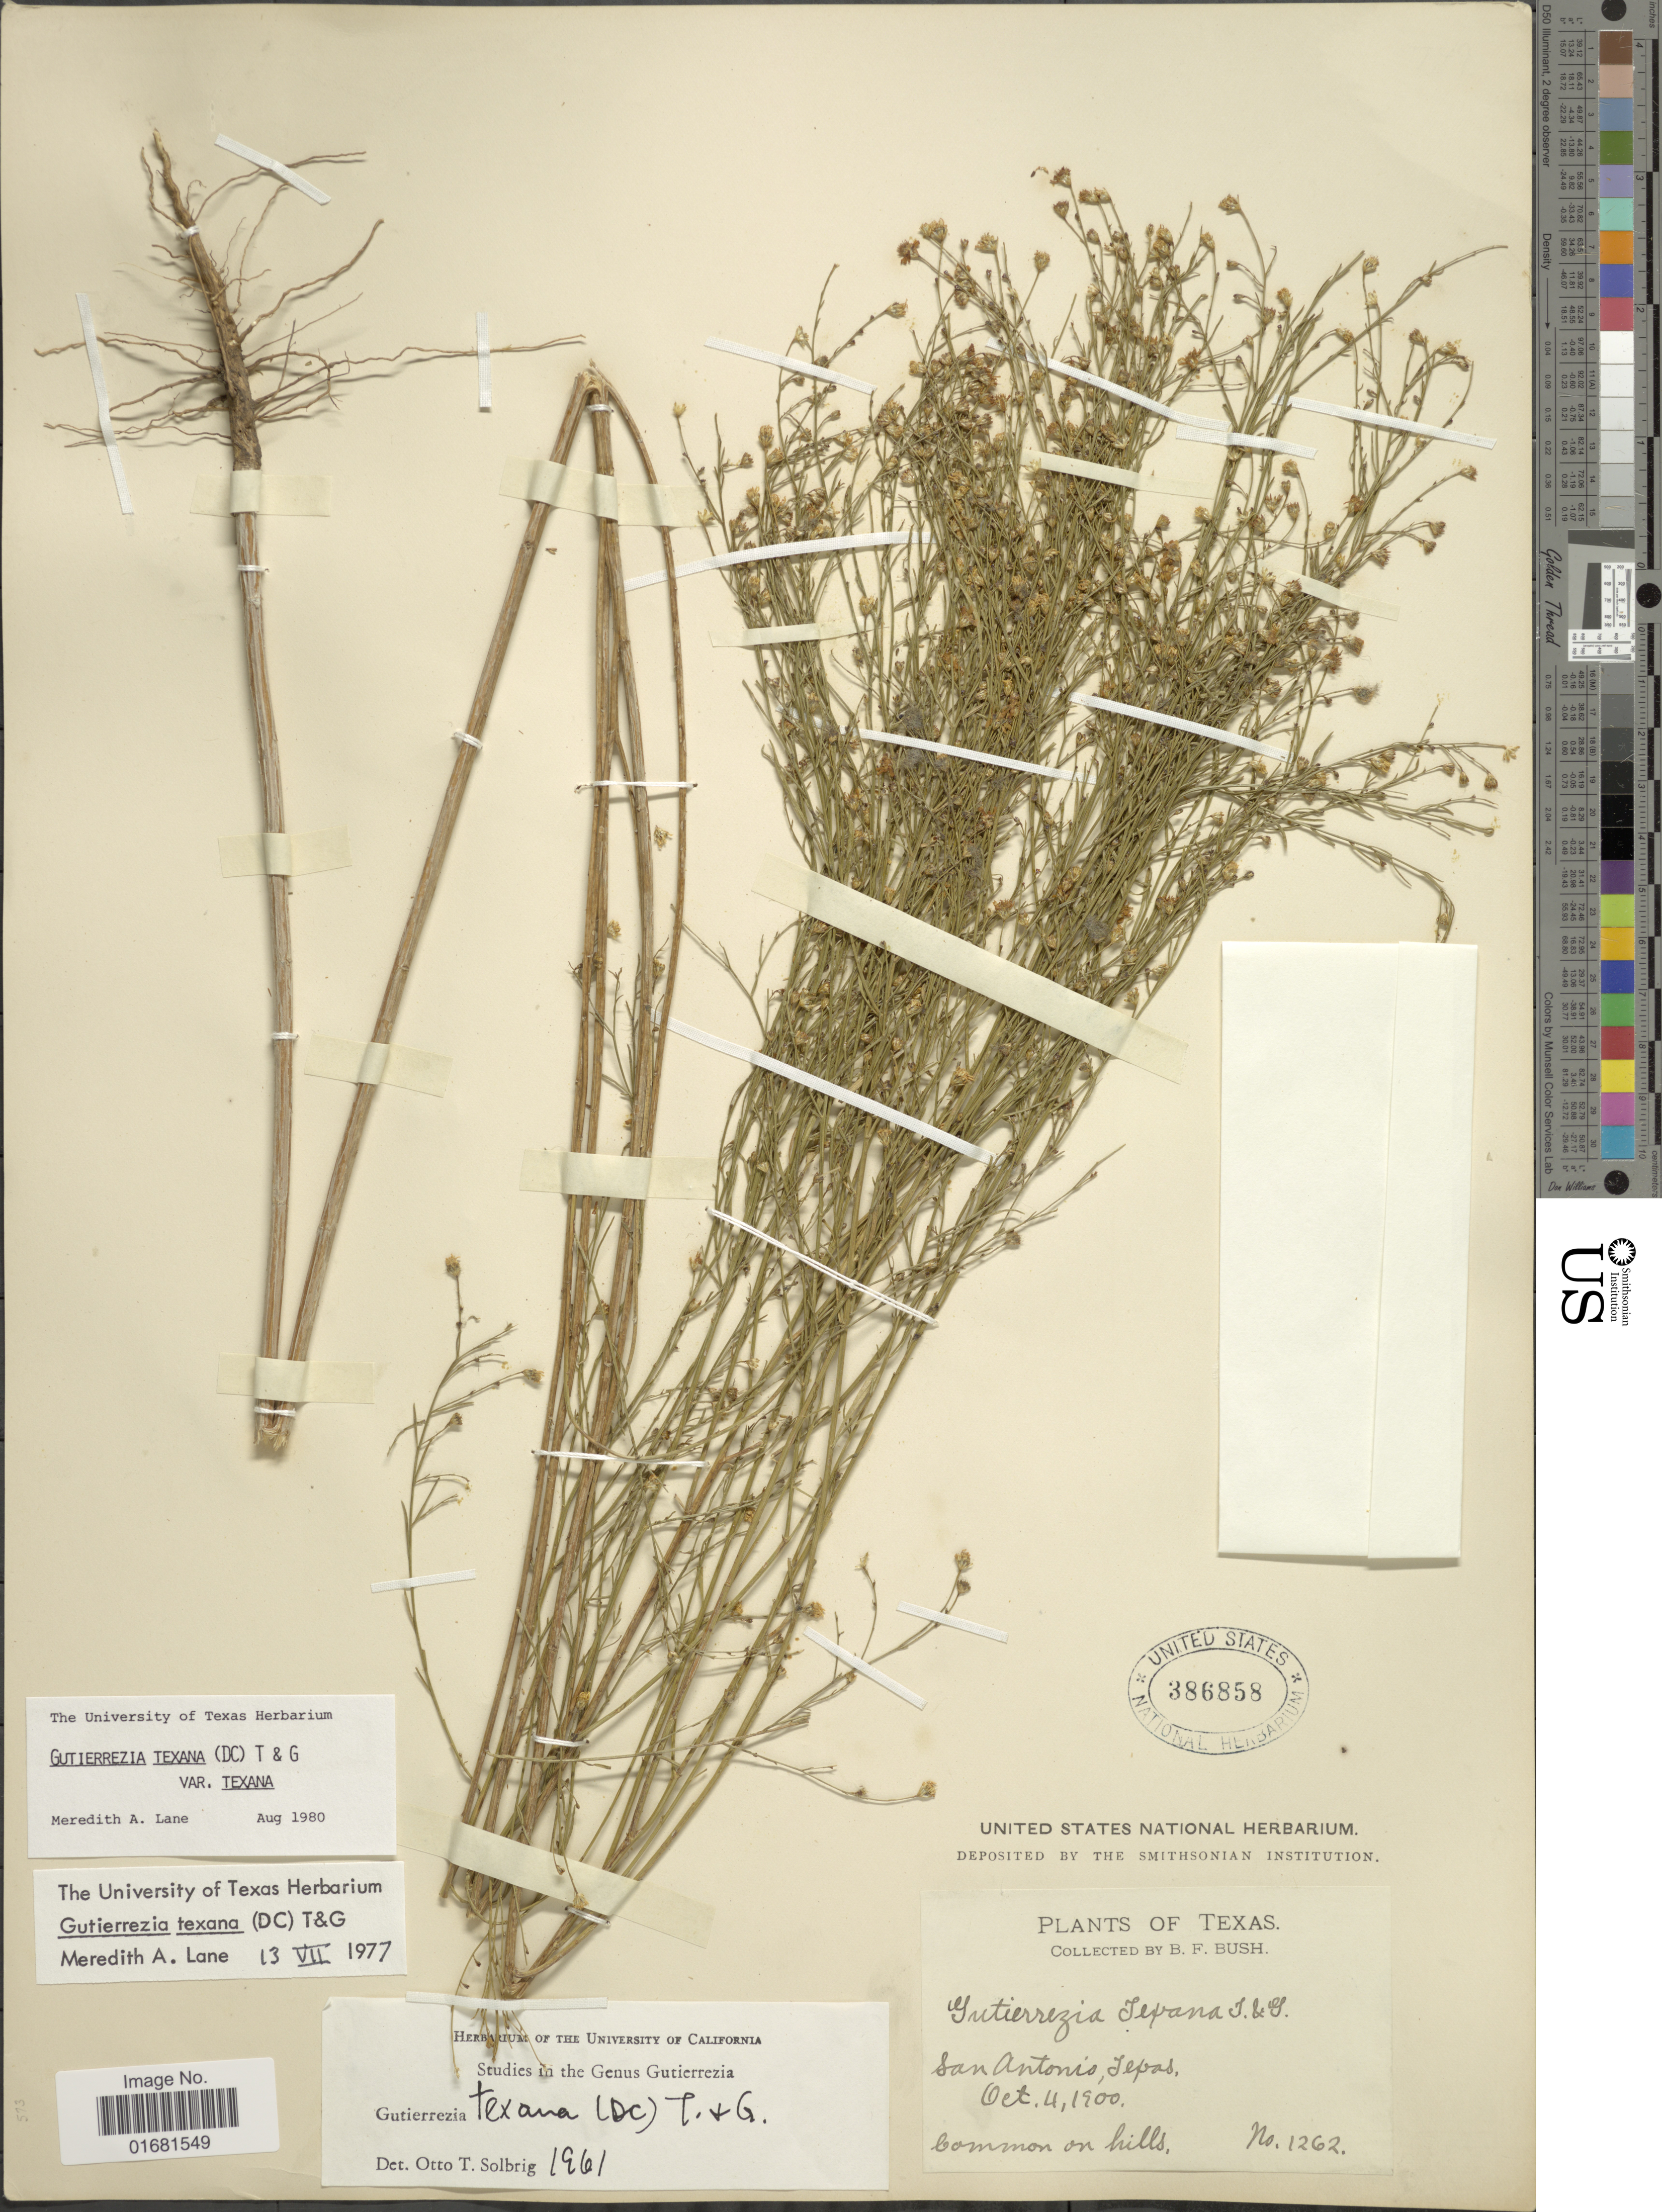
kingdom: Plantae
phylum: Tracheophyta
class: Magnoliopsida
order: Asterales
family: Asteraceae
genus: Gutierrezia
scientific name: Gutierrezia texana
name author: (DC.) Torr. & A. Gray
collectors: B. F. Bush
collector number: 1262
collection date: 1900-10-04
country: United States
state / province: Texas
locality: San Antonio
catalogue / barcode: US 386858